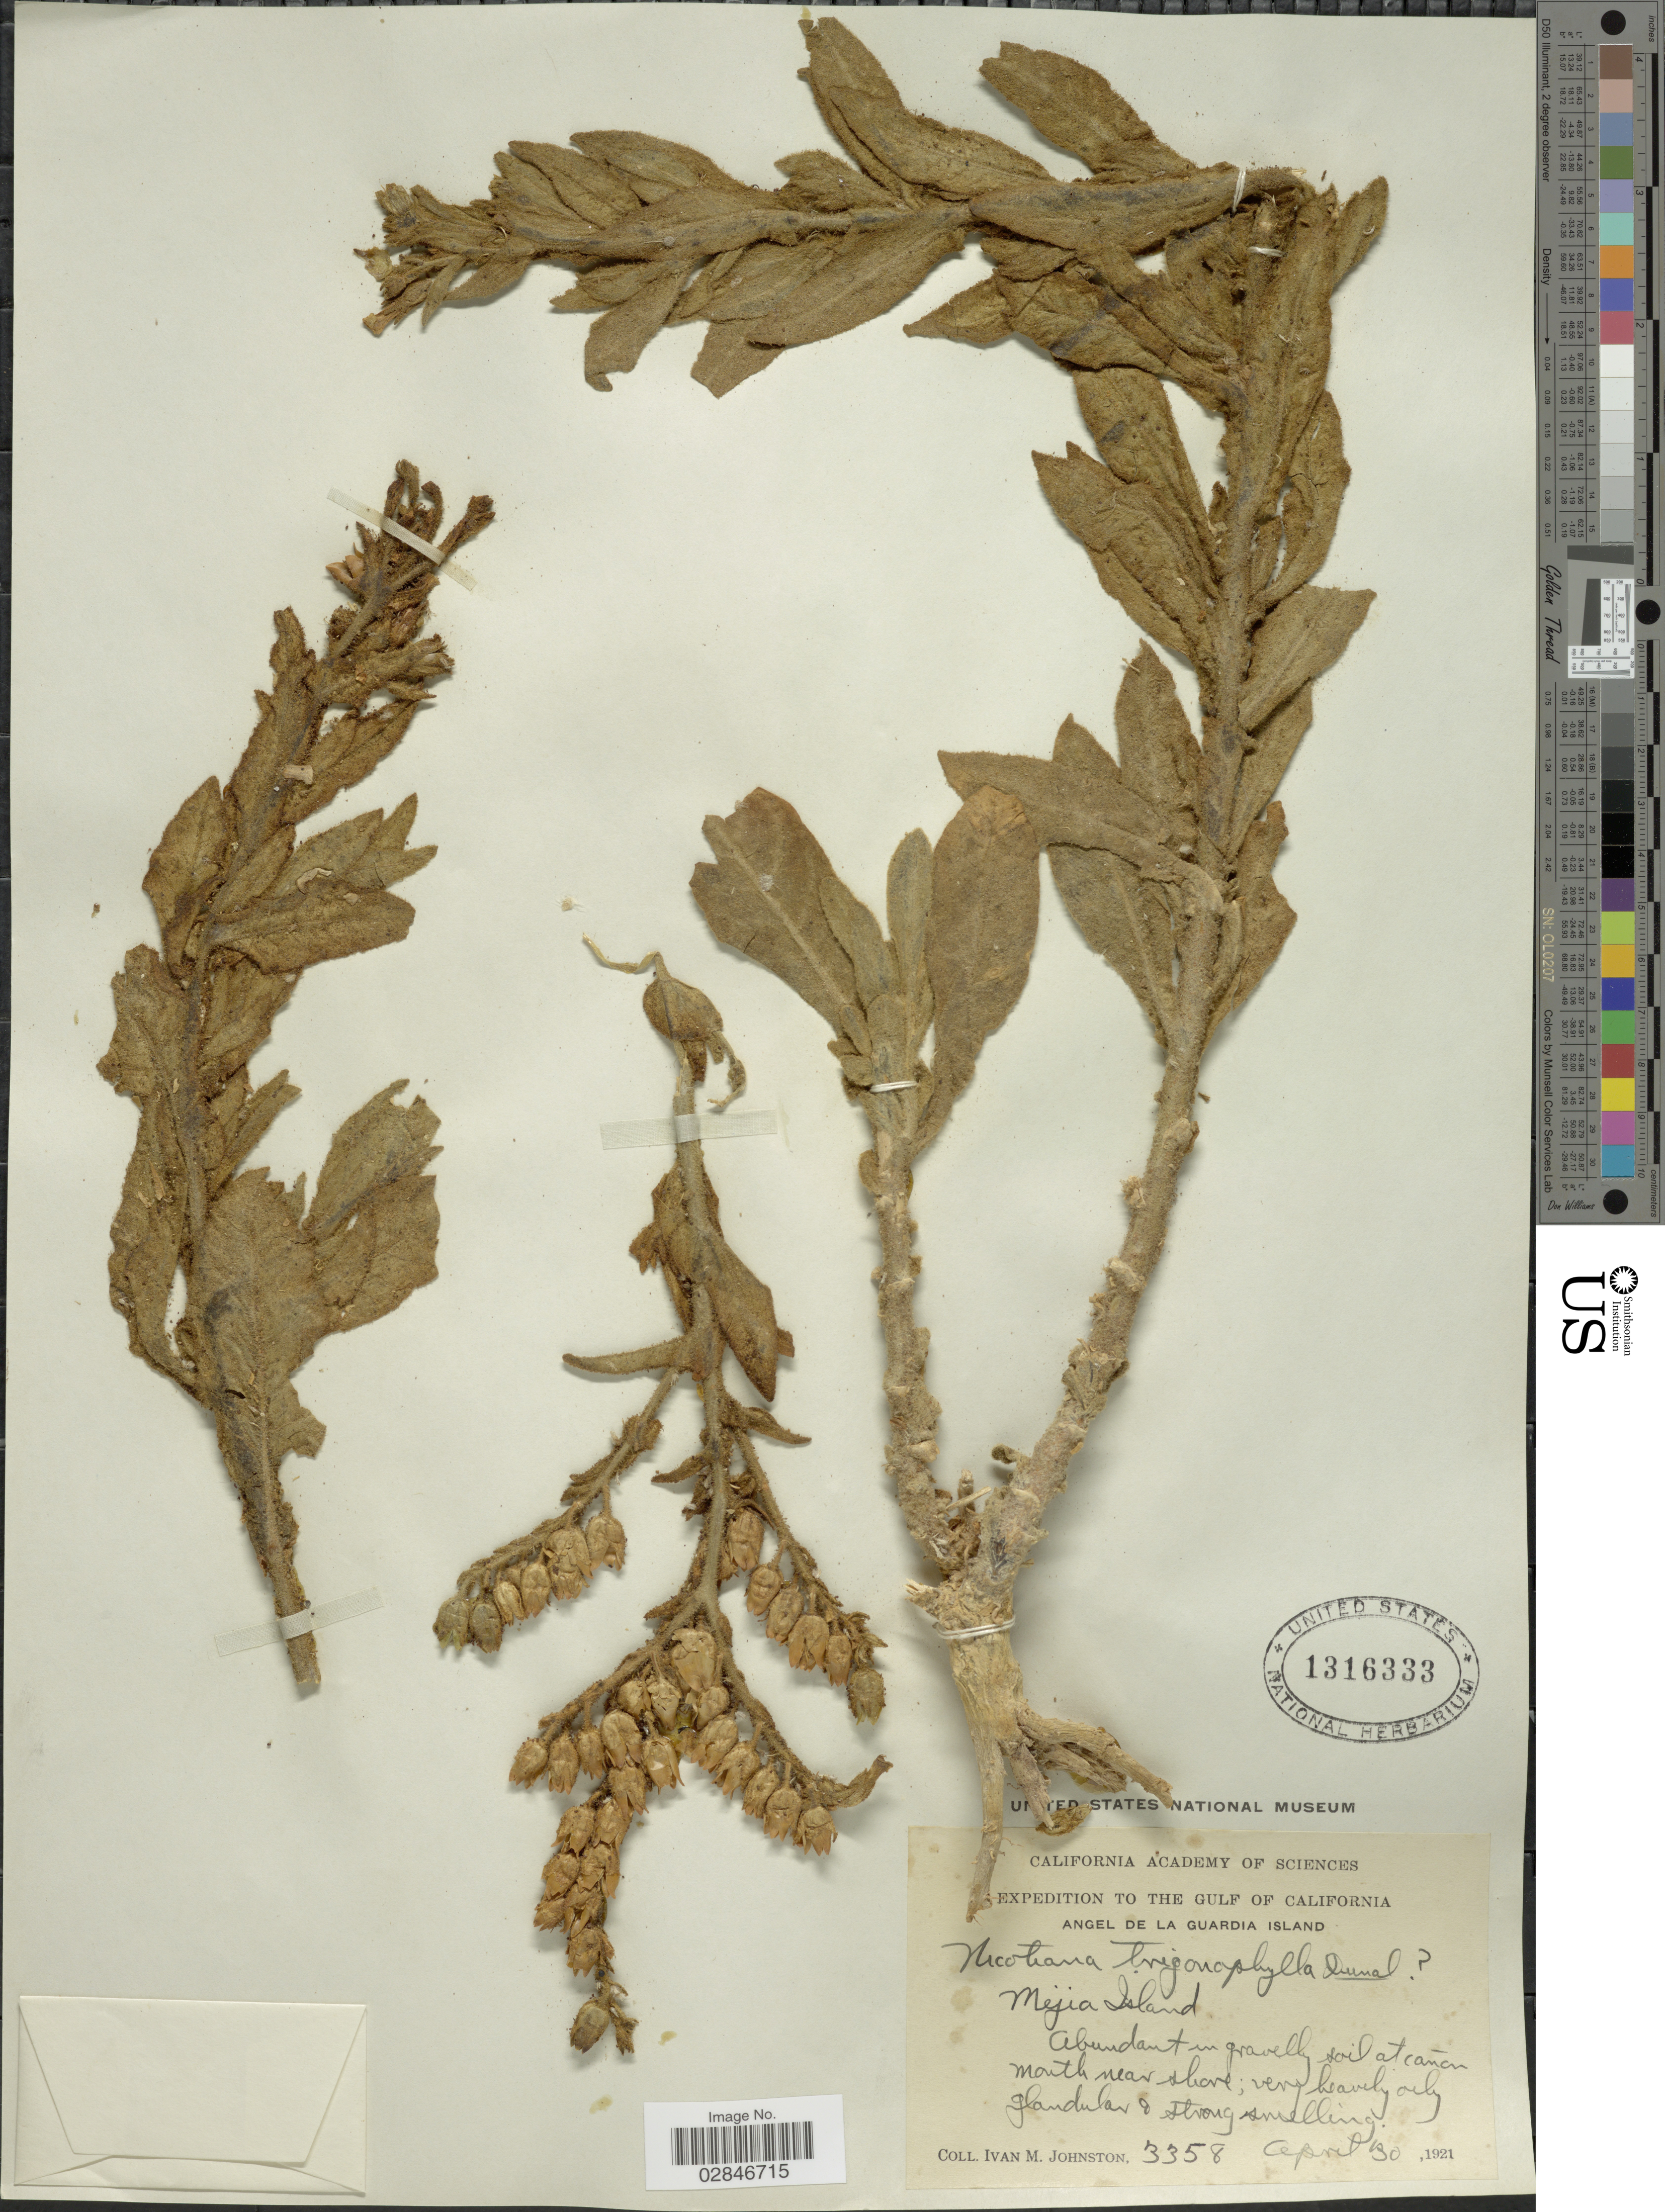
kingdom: Plantae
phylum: Tracheophyta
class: Magnoliopsida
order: Solanales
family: Solanaceae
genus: Nicotiana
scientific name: Nicotiana trigonophylla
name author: Dunal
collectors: I.M. Johnston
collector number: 3358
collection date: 1921-04-30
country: Mexico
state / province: Baja California Norte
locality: The Gulf of California, Angel de La Guardia Island, Mejia Island.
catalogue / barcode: US 1316333